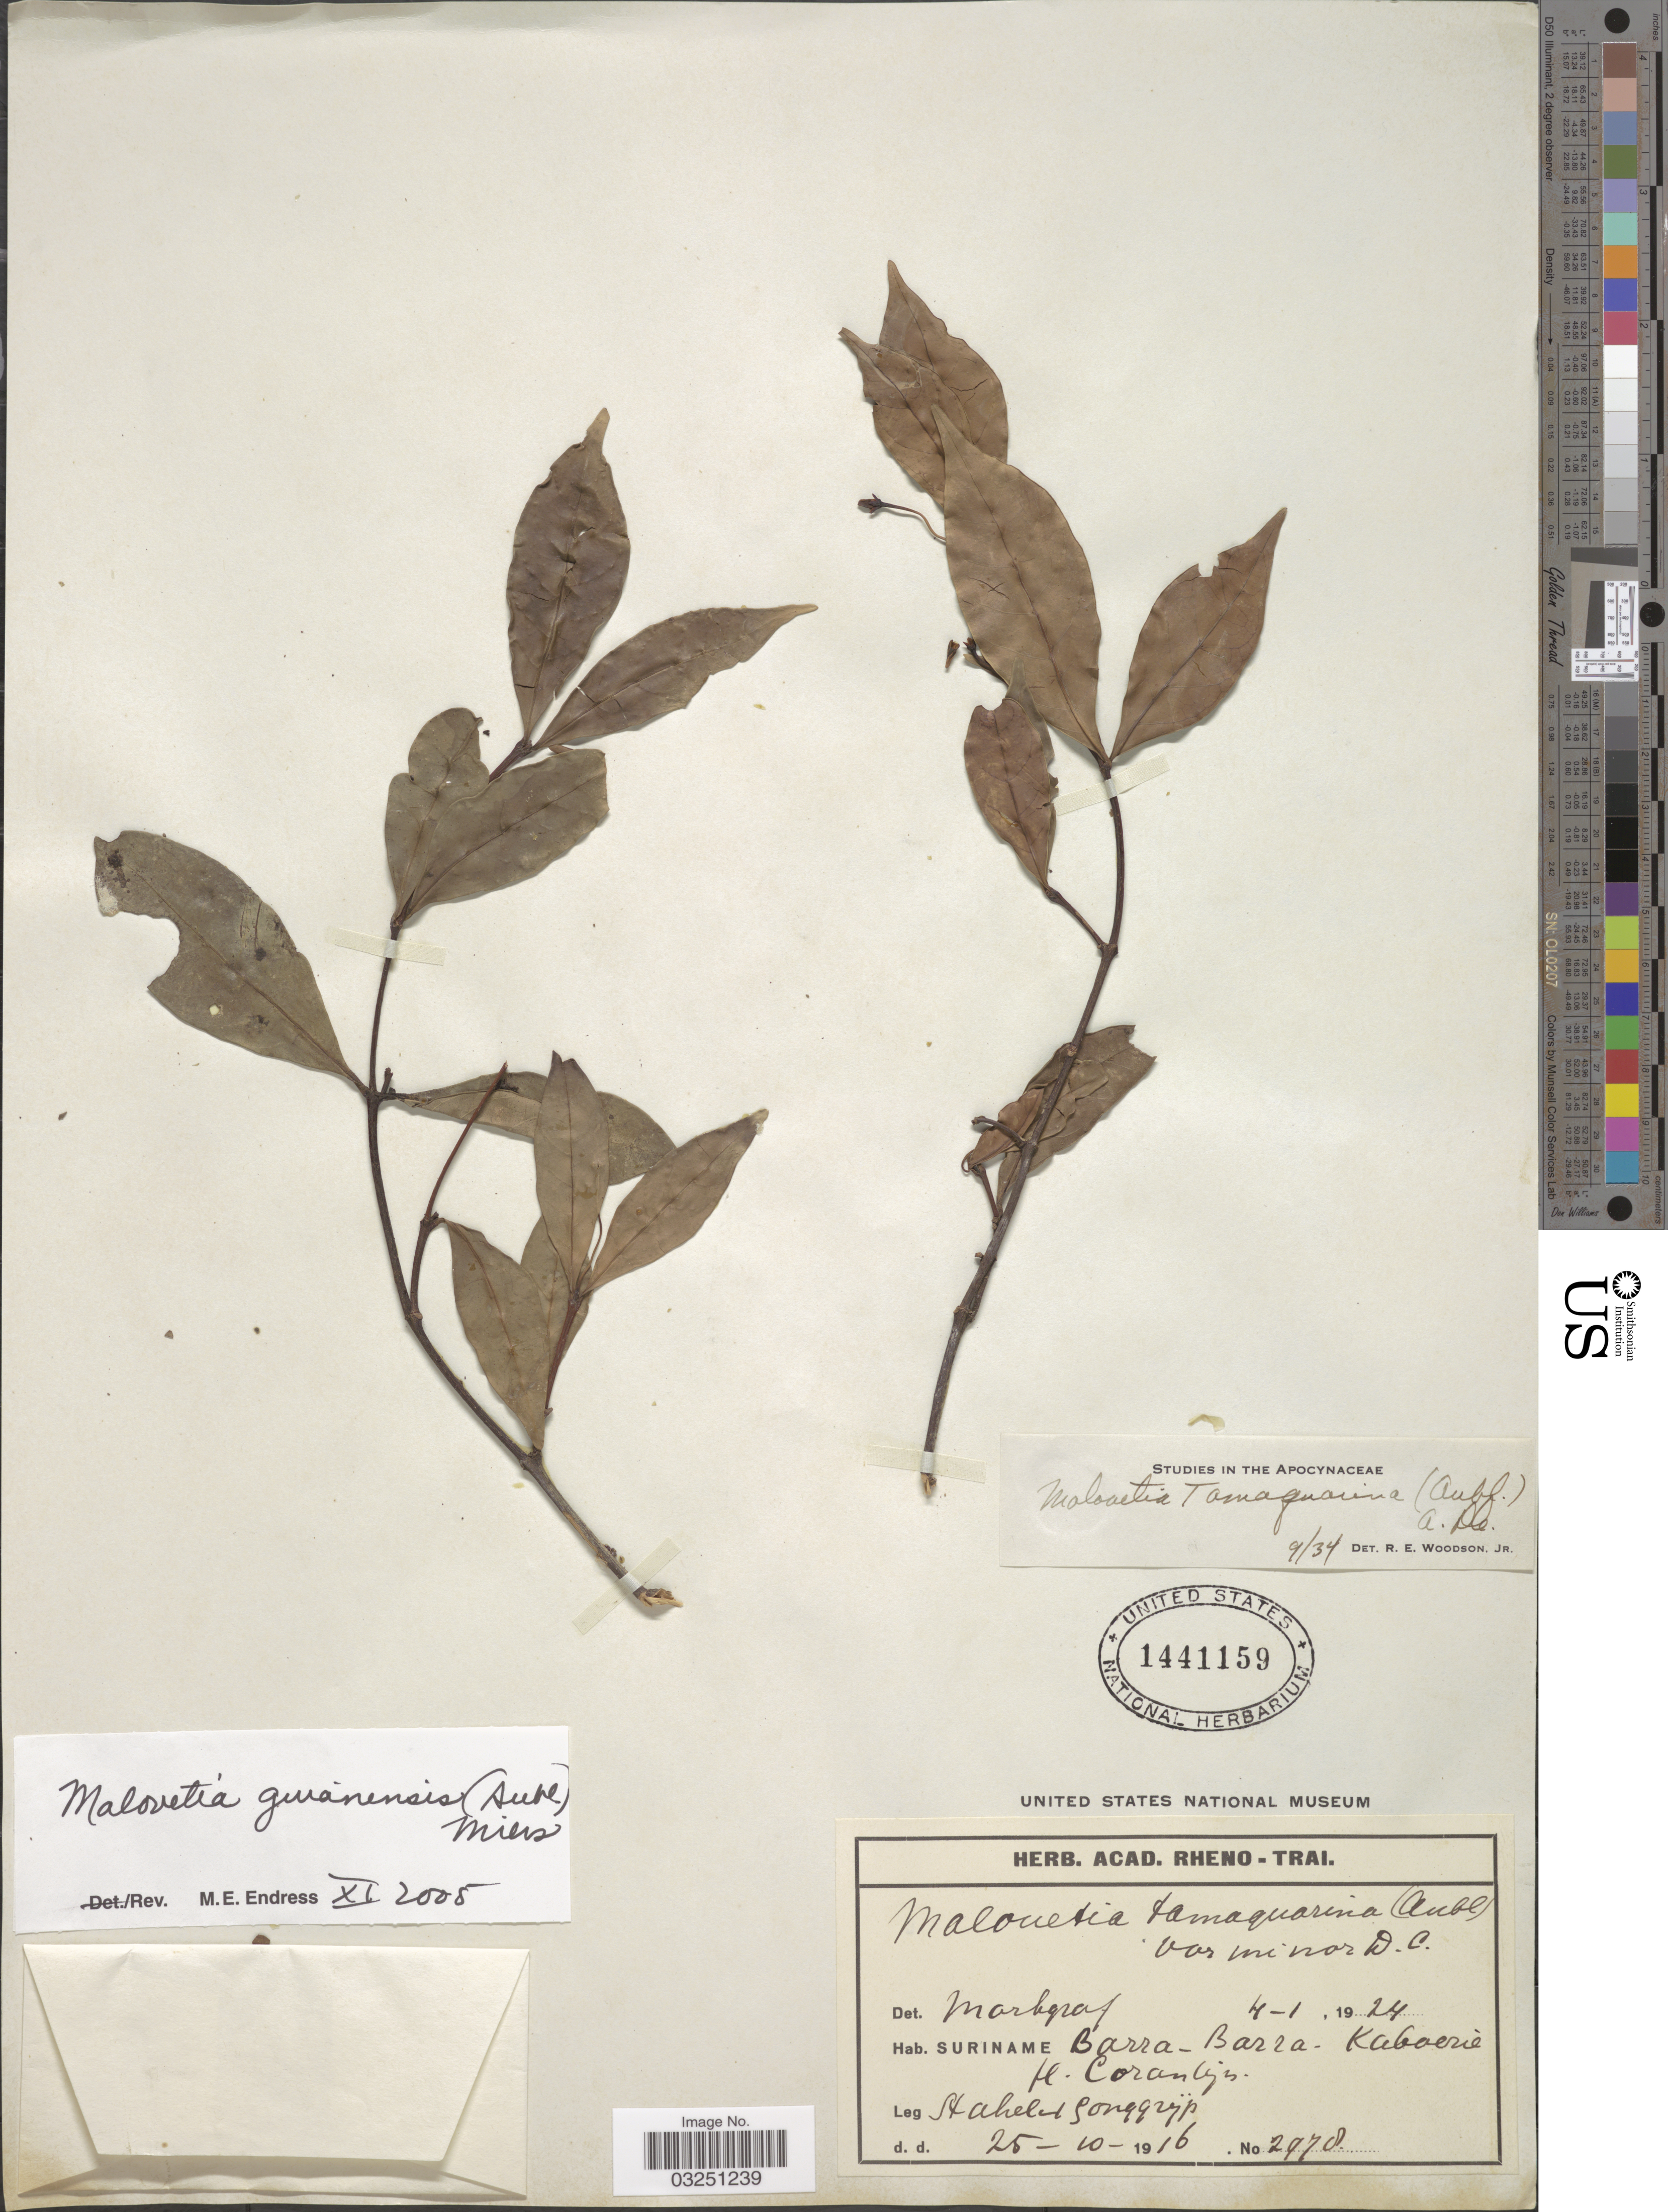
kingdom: Plantae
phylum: Tracheophyta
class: Magnoliopsida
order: Gentianales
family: Apocynaceae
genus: Malouetia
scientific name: Malouetia guianensis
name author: (Aubl.) Miers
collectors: -. Stahel & -. Gonggrijp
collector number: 2978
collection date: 1916-10-25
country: Suriname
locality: Barra - Barra. Kaboerie fl. Corantijn.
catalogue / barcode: US 1441159